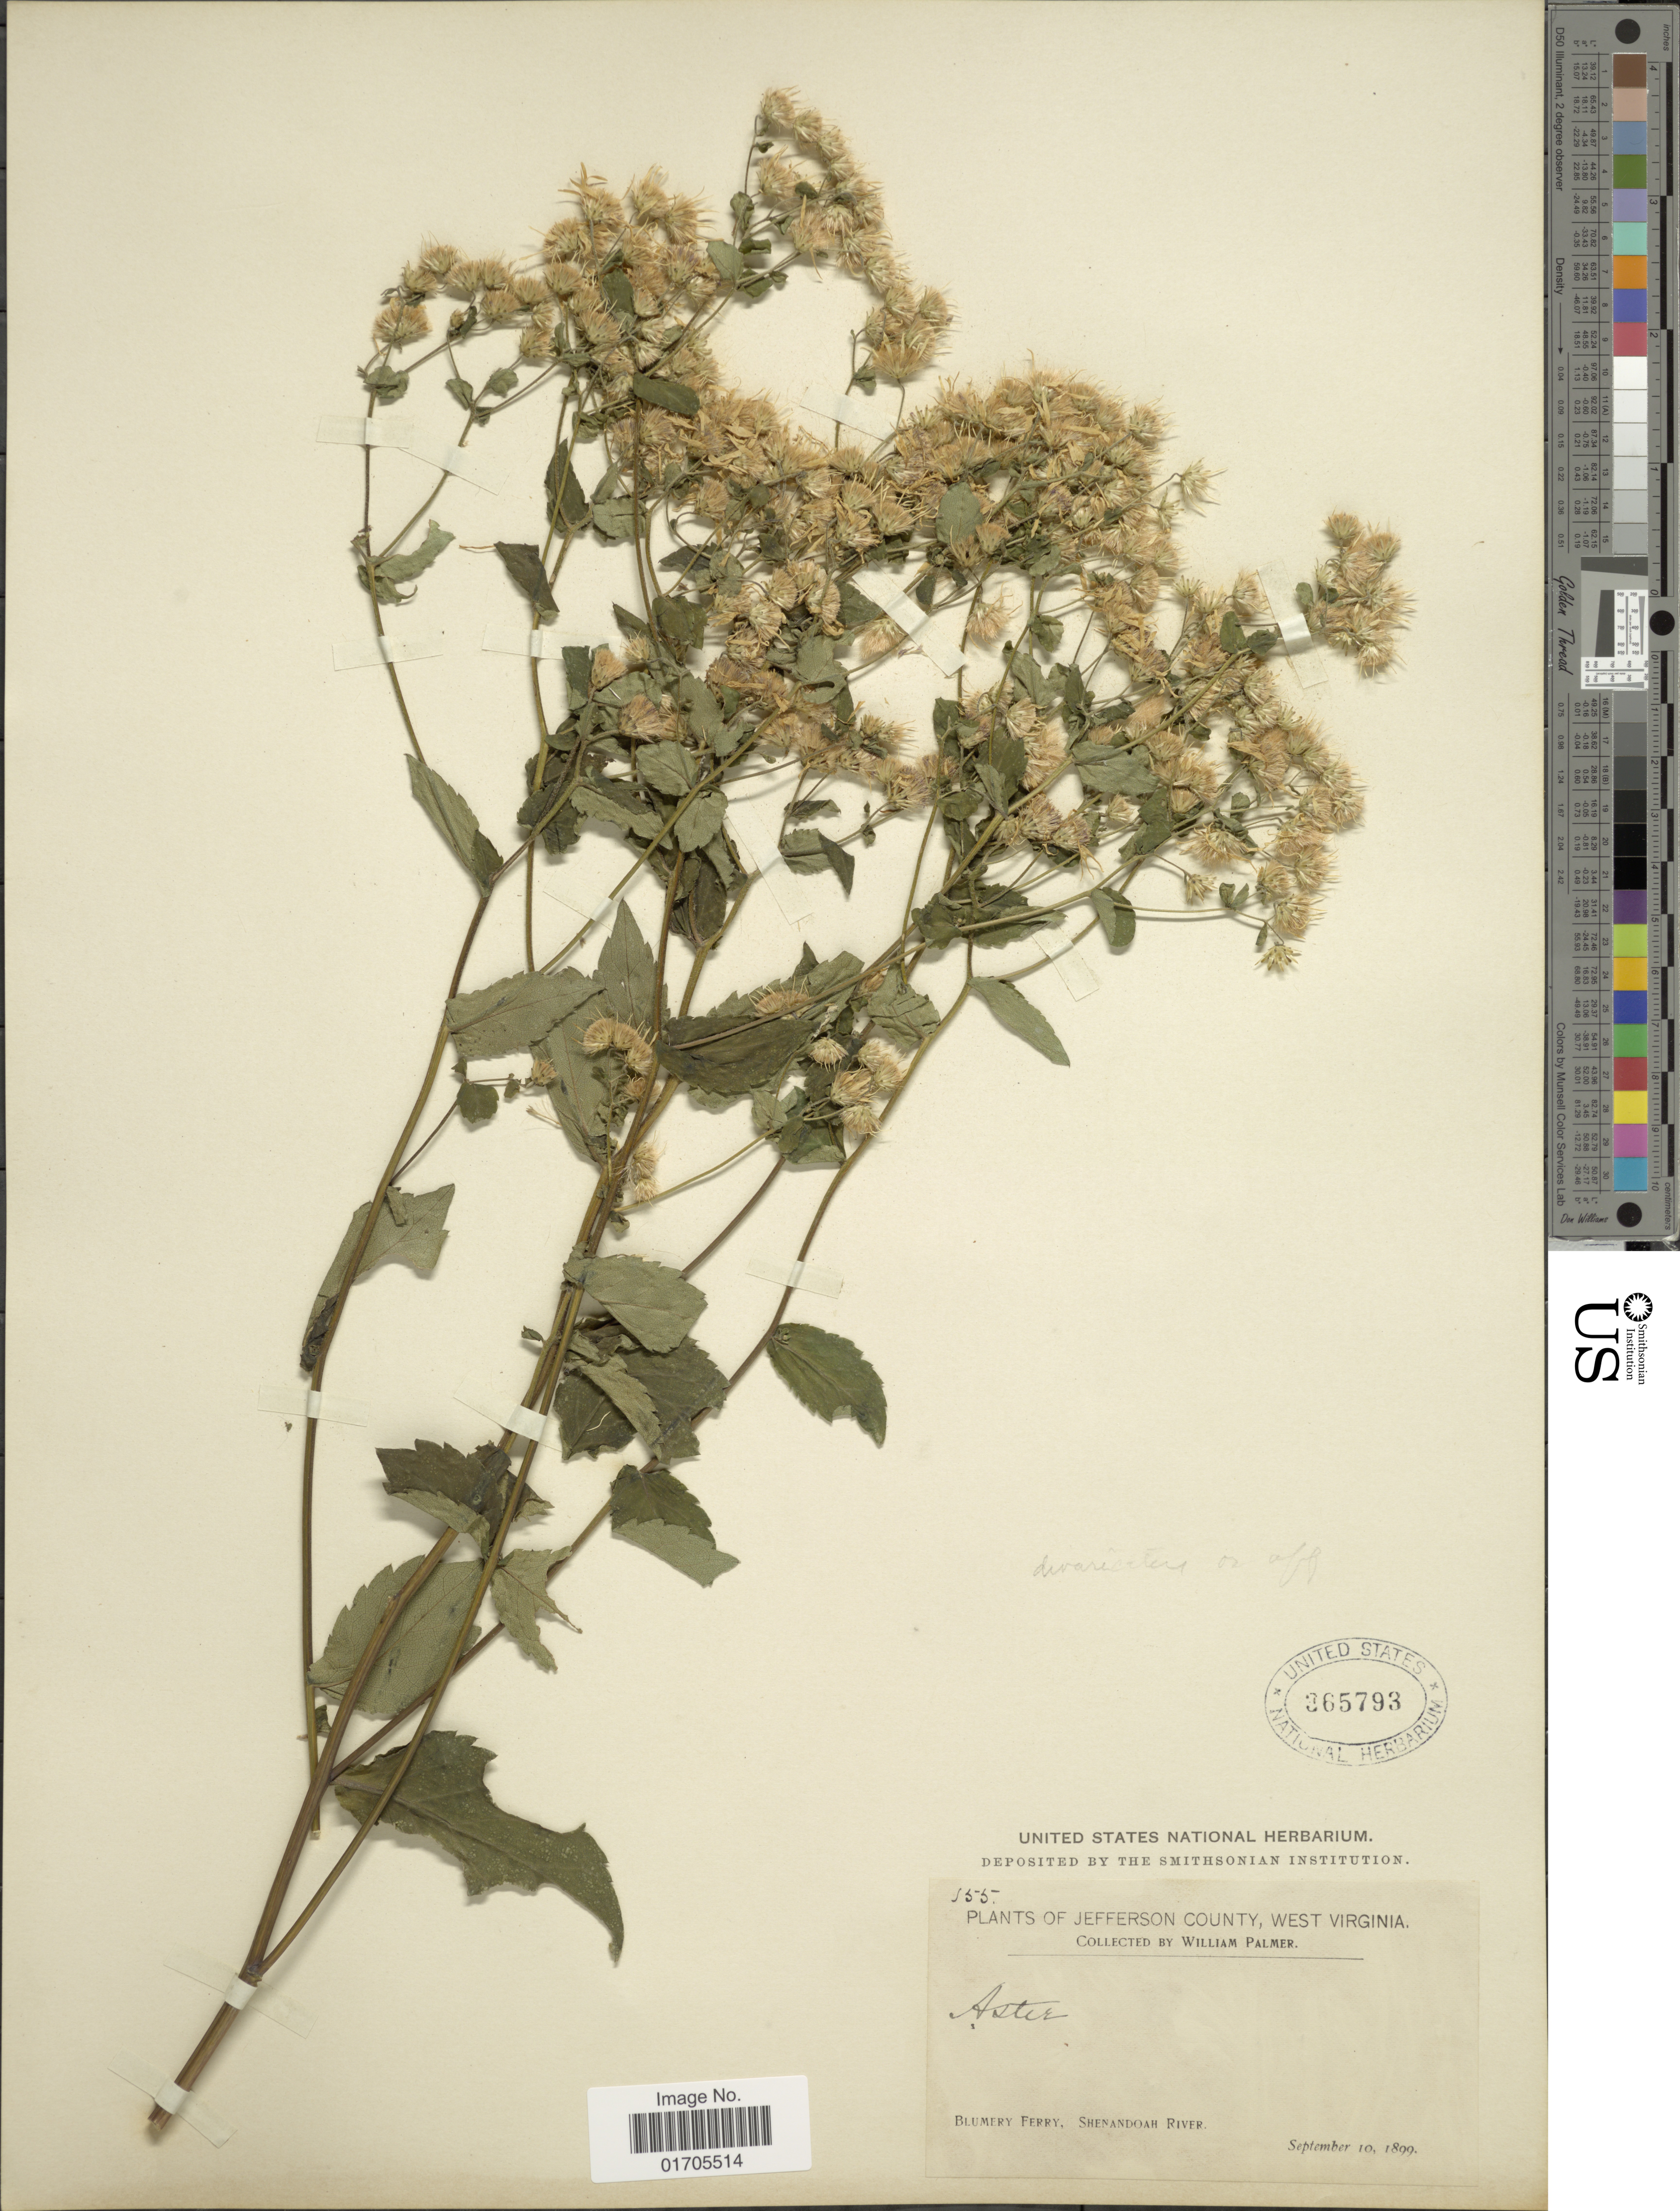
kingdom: Plantae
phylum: Tracheophyta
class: Magnoliopsida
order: Asterales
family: Asteraceae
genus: Eurybia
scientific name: Eurybia divaricata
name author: (L.) G.L. Nesom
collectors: W. Palmer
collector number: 255*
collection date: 1899-09-10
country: United States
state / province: West Virginia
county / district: Jefferson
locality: Jefferson County, West Virginia. Blumery Ferry, Shenandoah River.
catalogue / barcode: US 365793